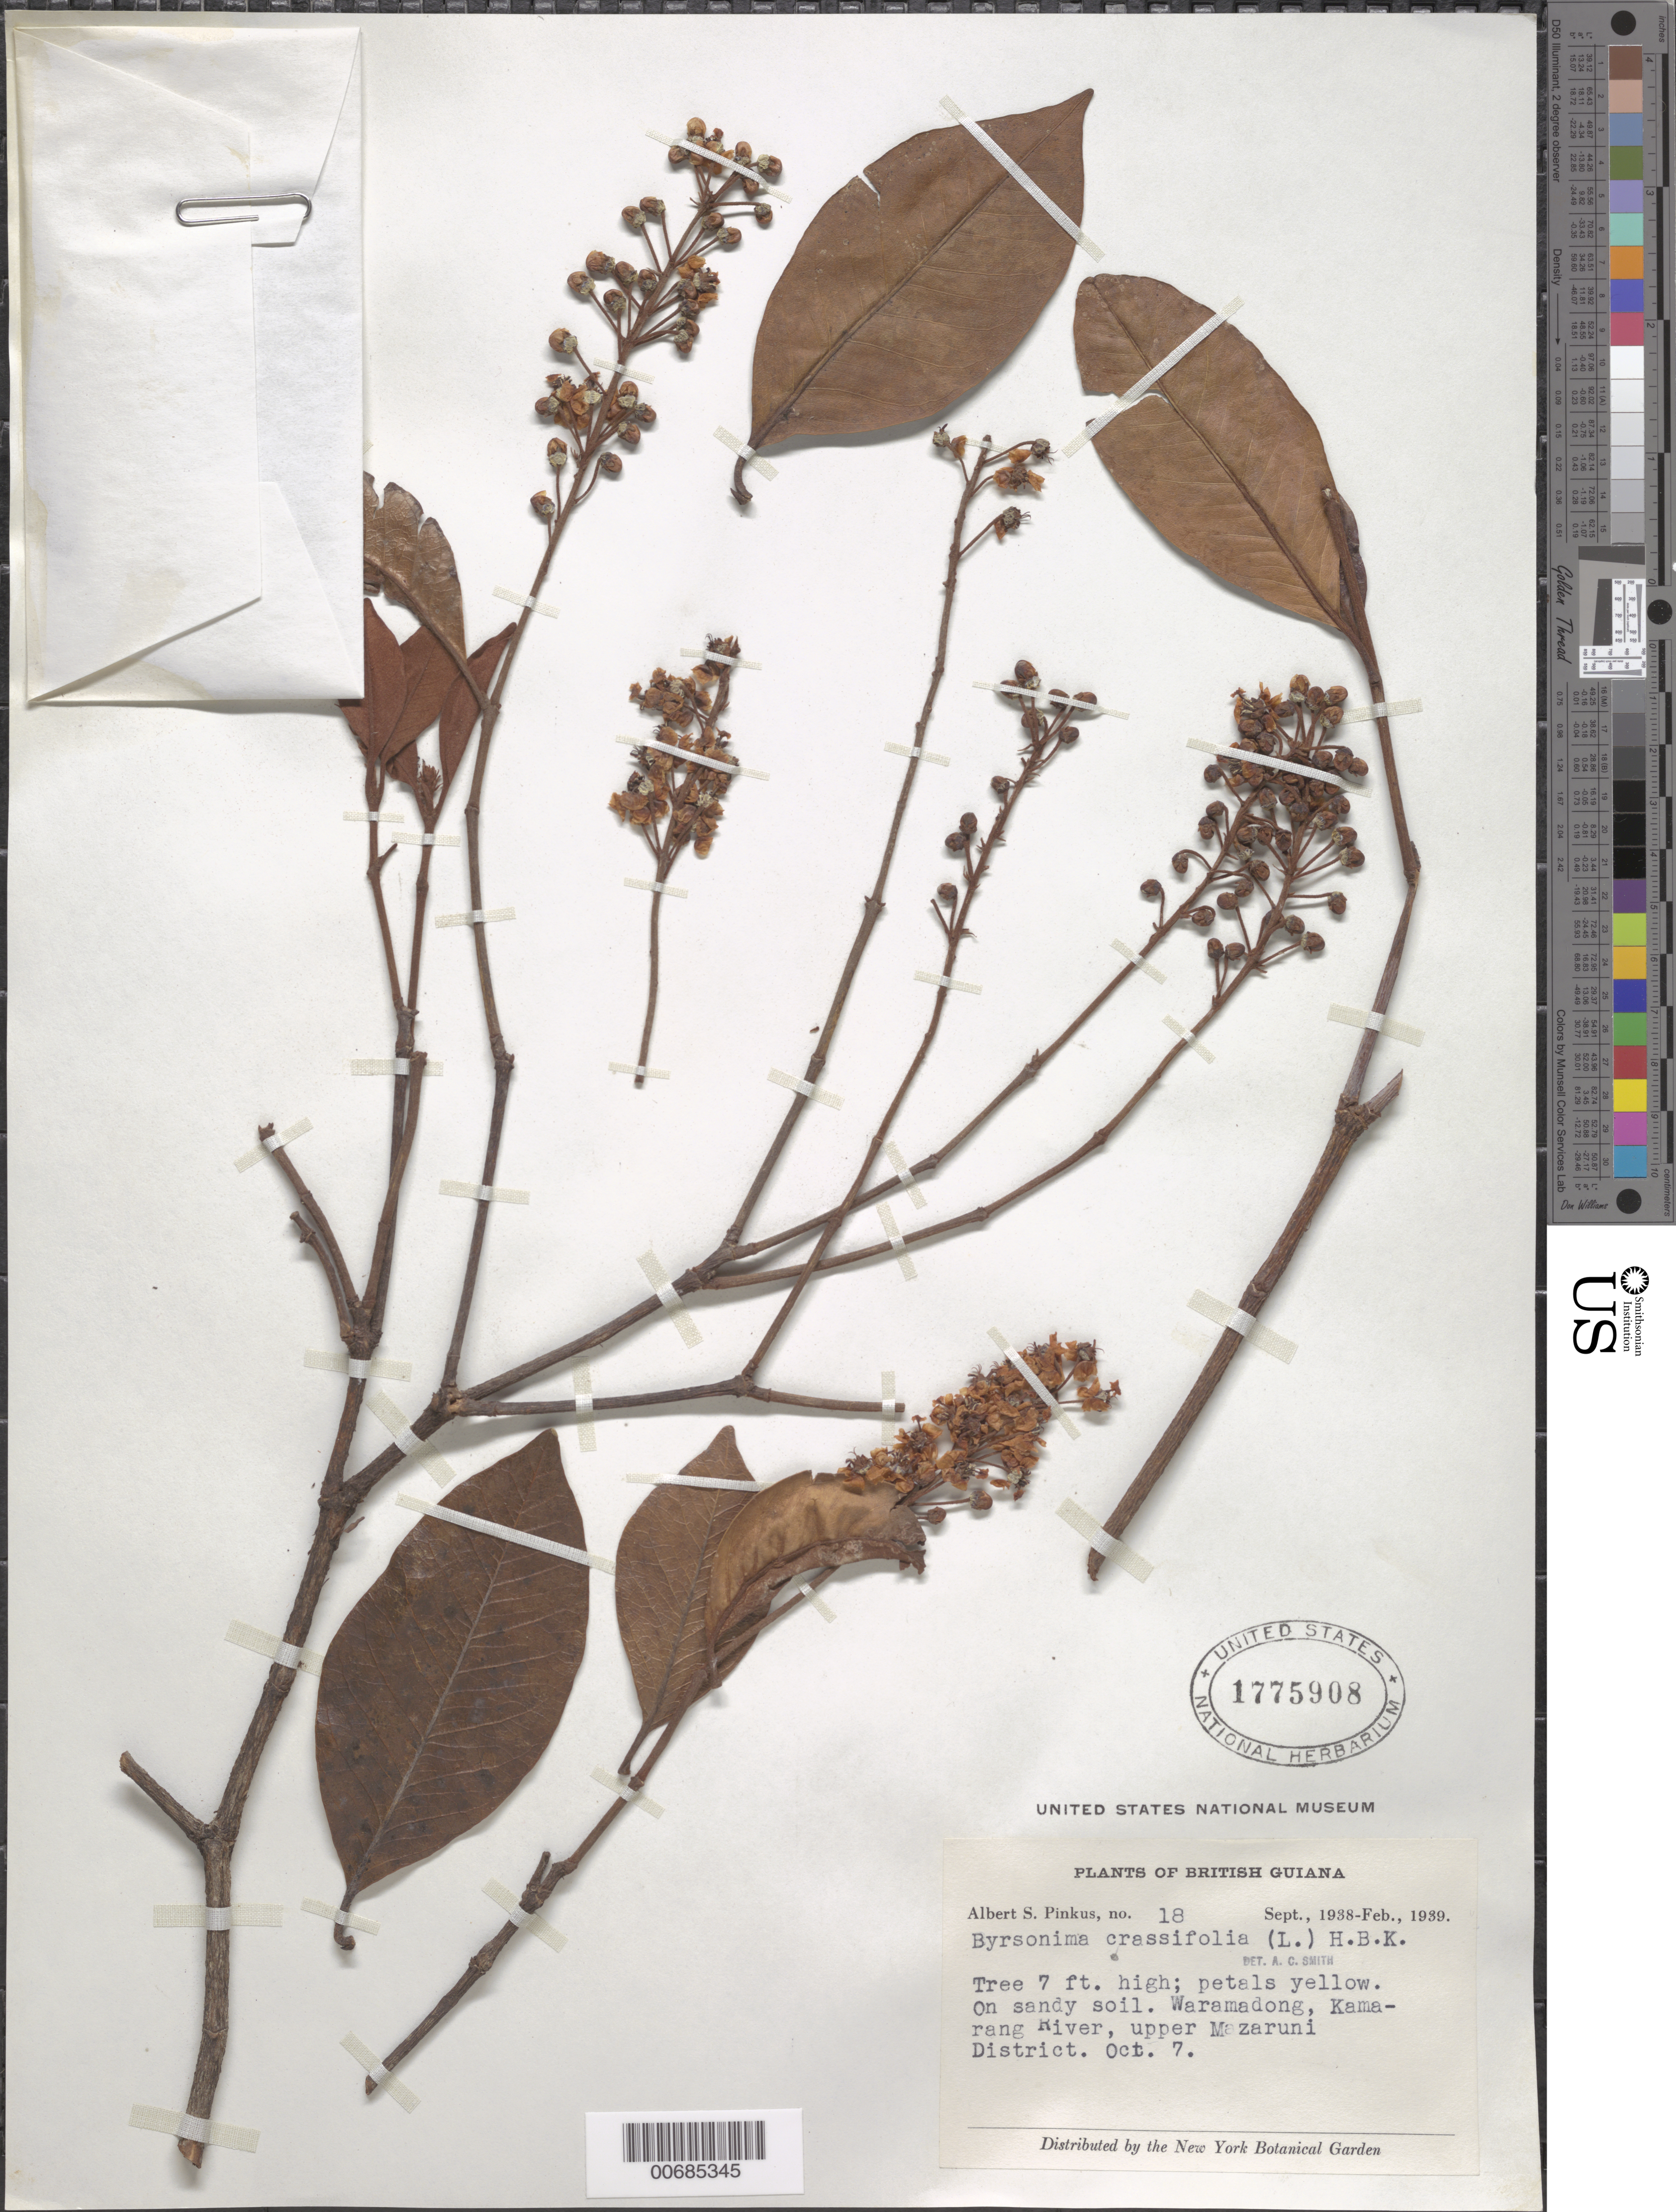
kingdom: Plantae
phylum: Tracheophyta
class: Magnoliopsida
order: Malpighiales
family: Malpighiaceae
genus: Byrsonima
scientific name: Byrsonima crassifolia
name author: (L.) Kunth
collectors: A. Pinkus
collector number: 18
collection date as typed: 7-Oct-38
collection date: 1938-10-07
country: Guyana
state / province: Cuyuni-Mazaruni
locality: Waramadong, Kamarang R., upper Mazaruni District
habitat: Sandy soil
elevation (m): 256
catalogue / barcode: US 1775908